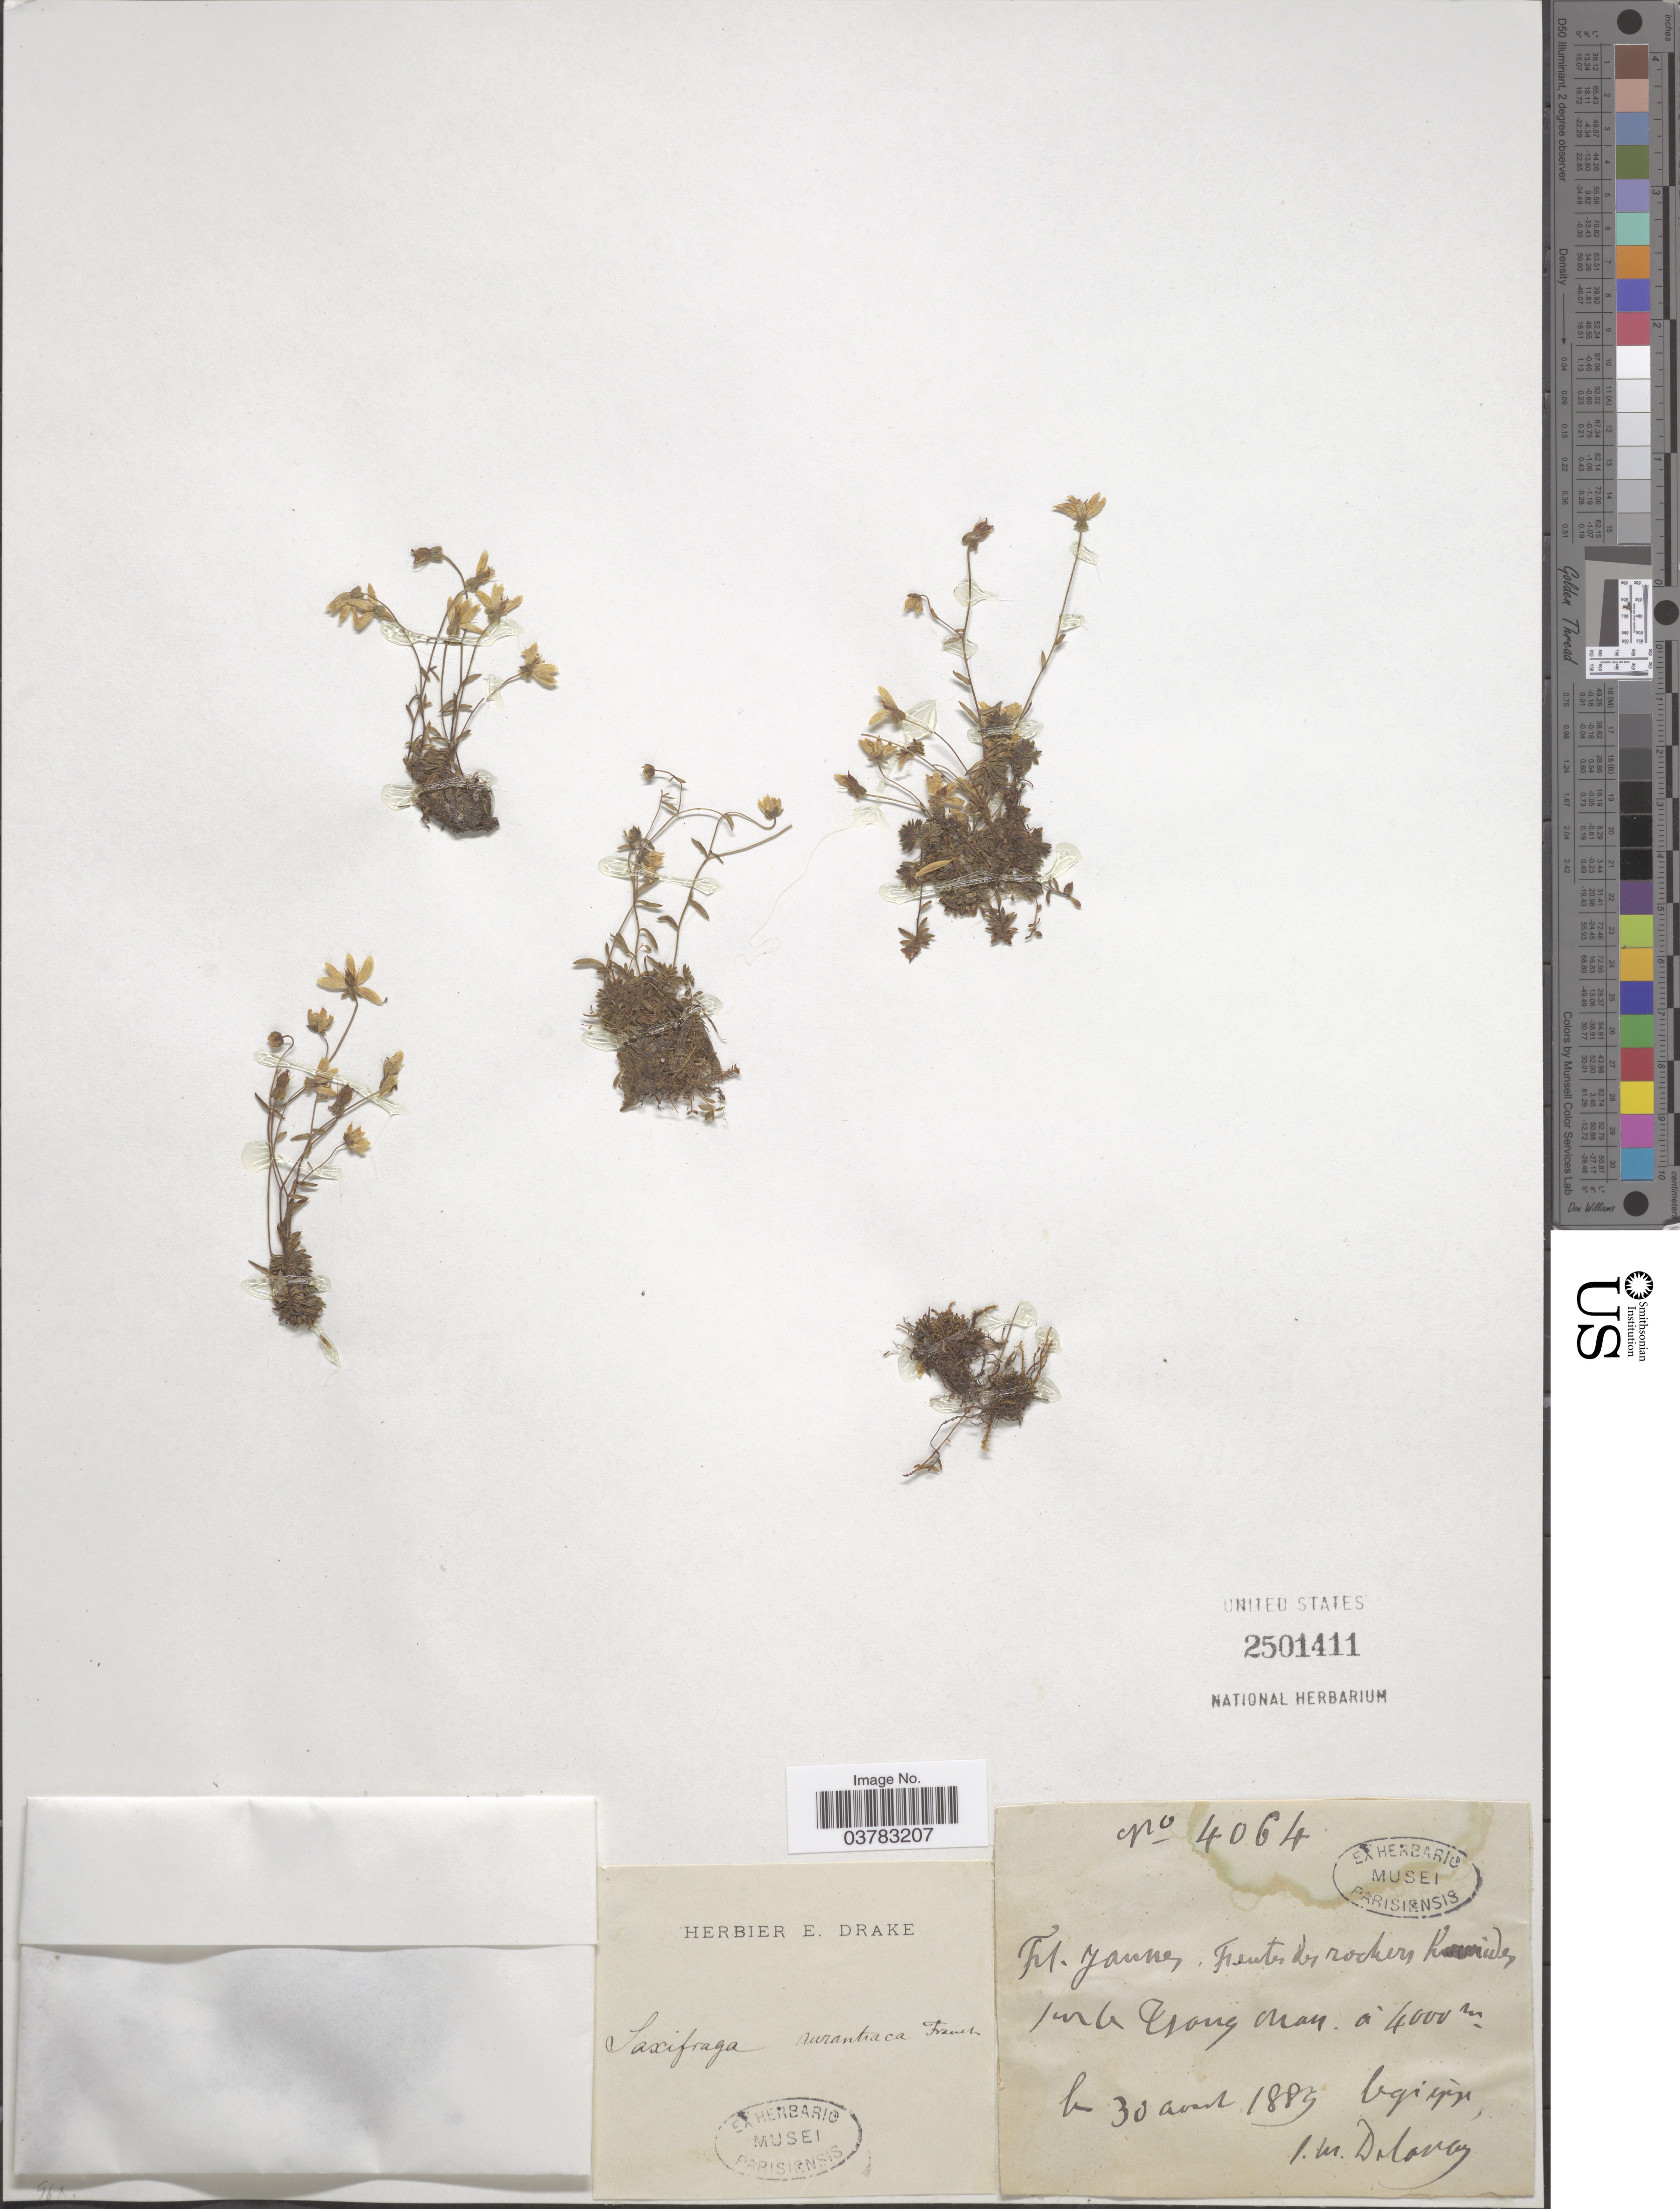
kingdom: Plantae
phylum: Tracheophyta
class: Magnoliopsida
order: Saxifragales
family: Saxifragaceae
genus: Saxifraga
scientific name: Saxifraga aurantiaca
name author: Franch.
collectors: J. Delavay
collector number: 4064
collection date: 1889-08-30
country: China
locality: Freutes de rochers humides inter Tsong Mau. [interpreted]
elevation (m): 4000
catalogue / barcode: US 2501411